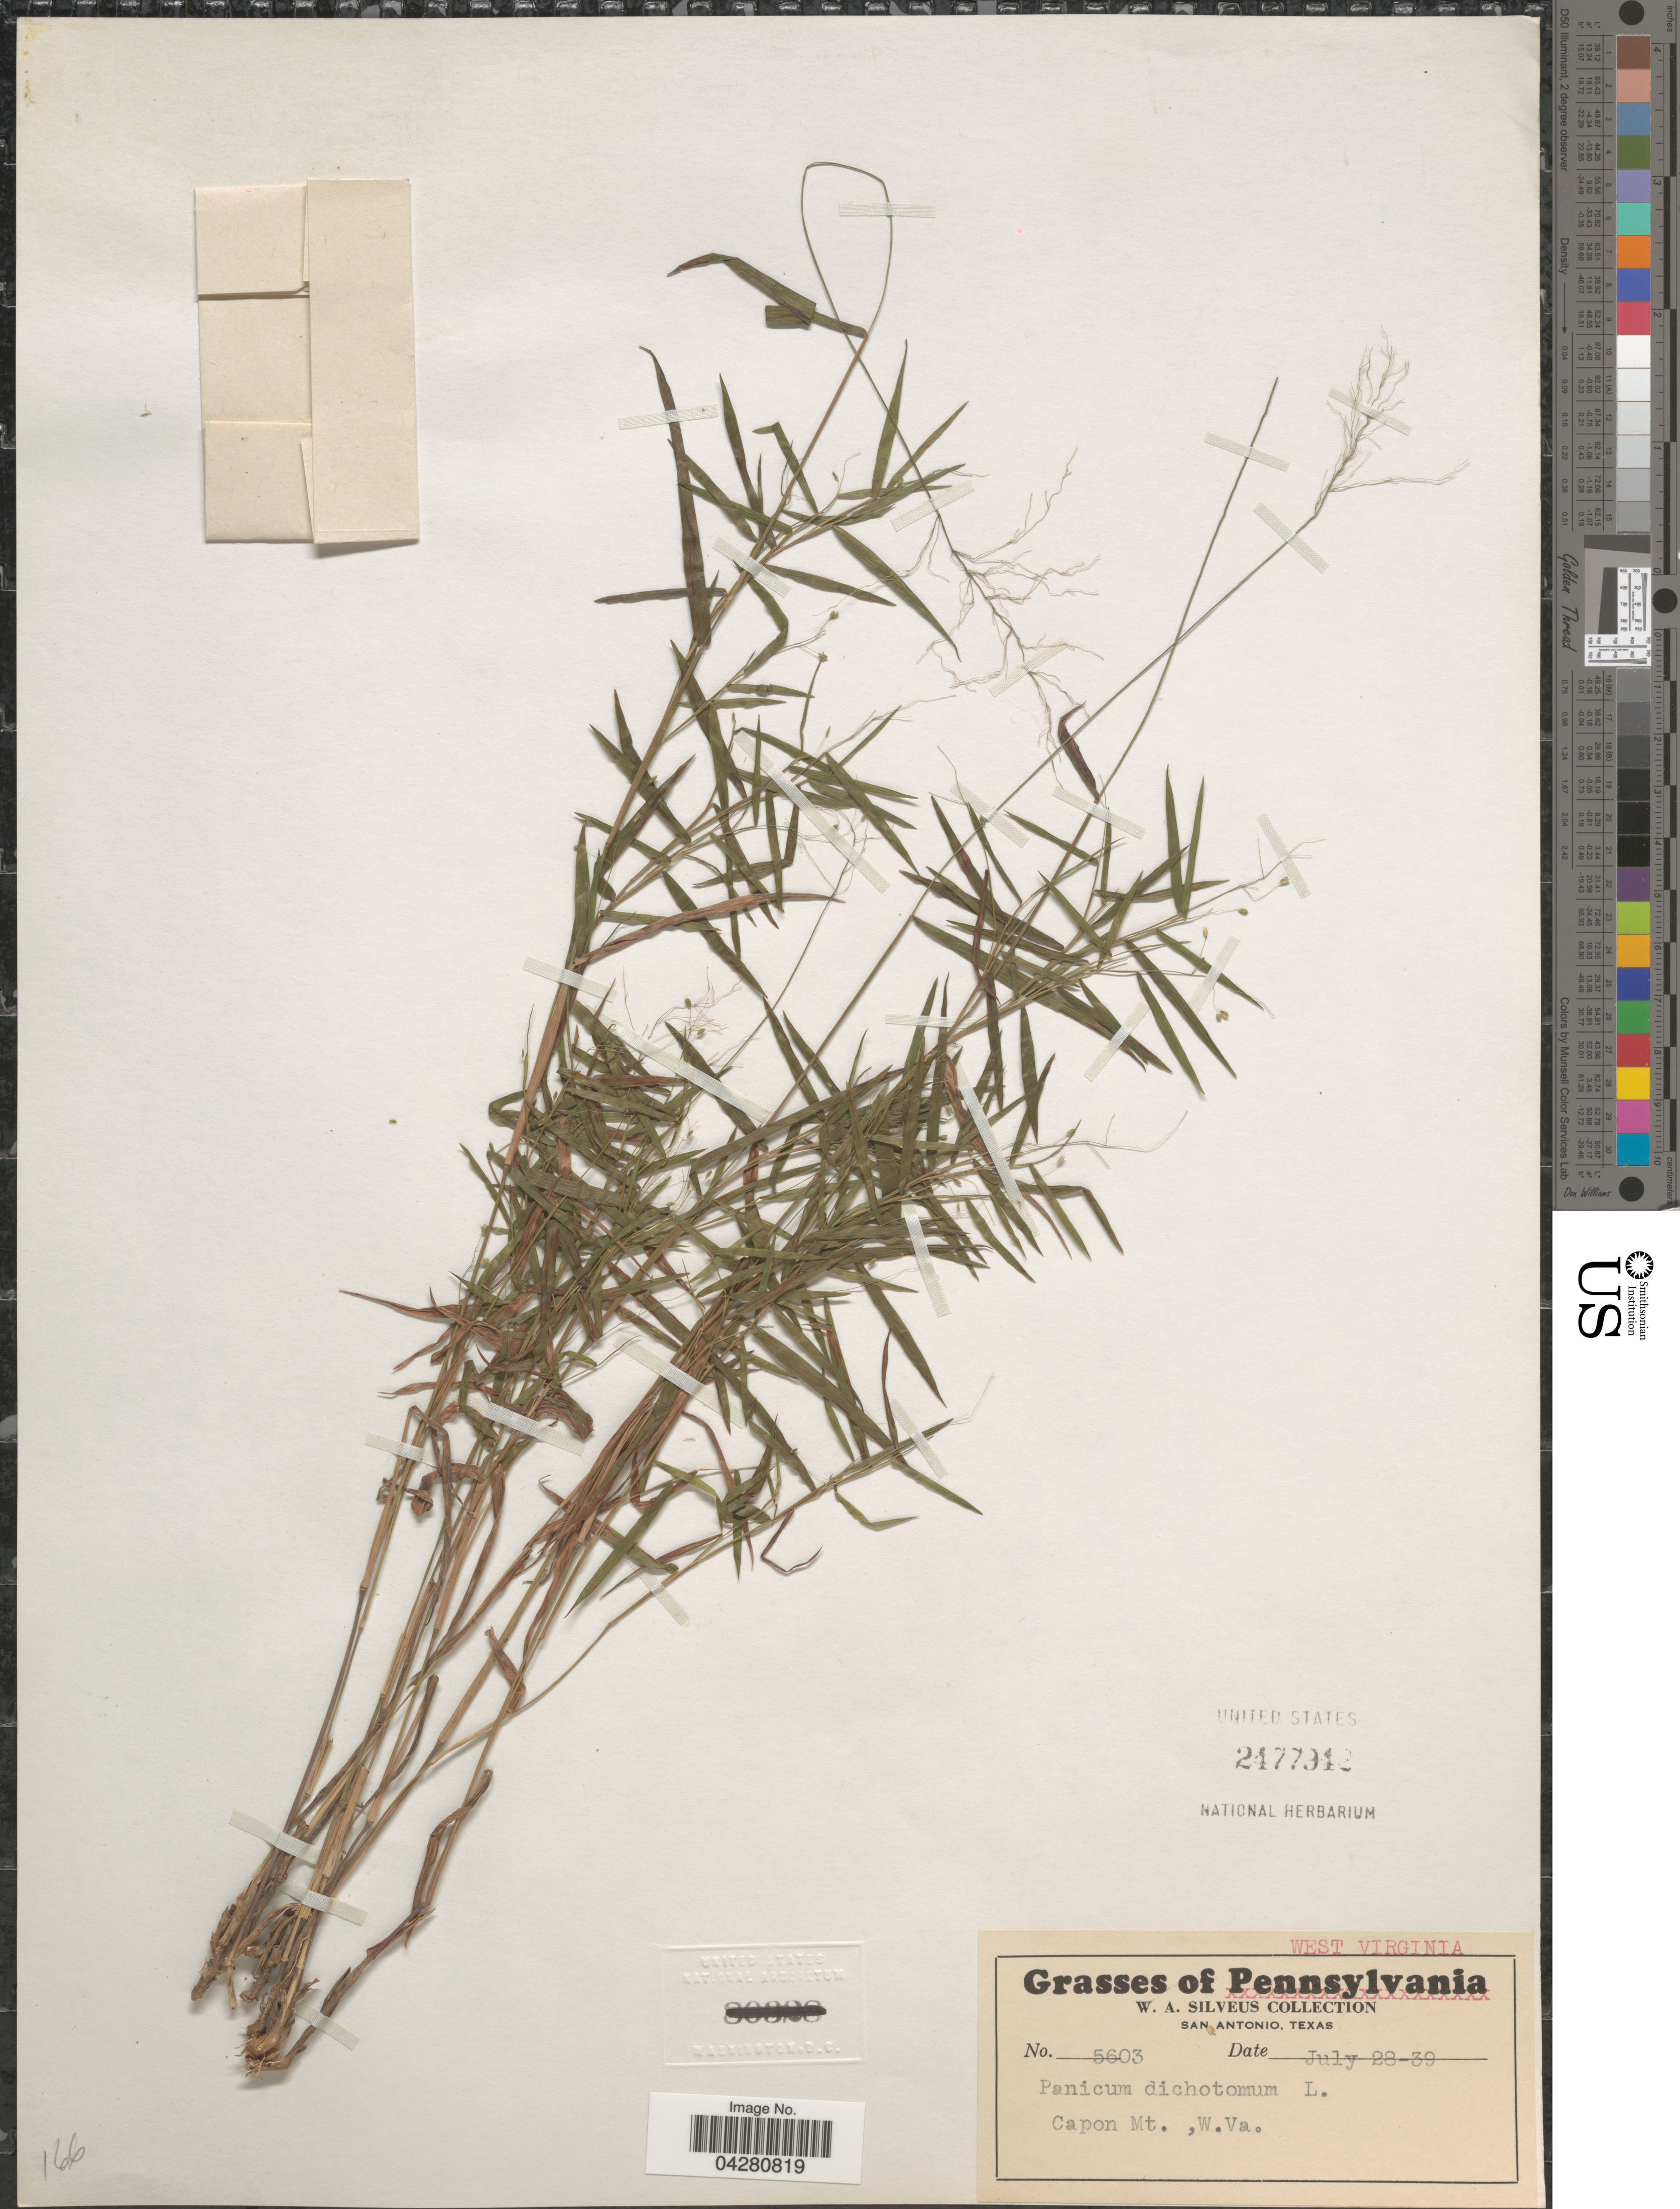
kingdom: Plantae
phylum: Tracheophyta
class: Liliopsida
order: Poales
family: Poaceae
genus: Dichanthelium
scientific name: Dichanthelium dichotomum var. dichotomum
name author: (L.) Gould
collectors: W. Silveus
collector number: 5603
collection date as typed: Transcribed d/m/y: 28/7/39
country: United States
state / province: West Virginia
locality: Capon Mt.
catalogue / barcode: US 2477942